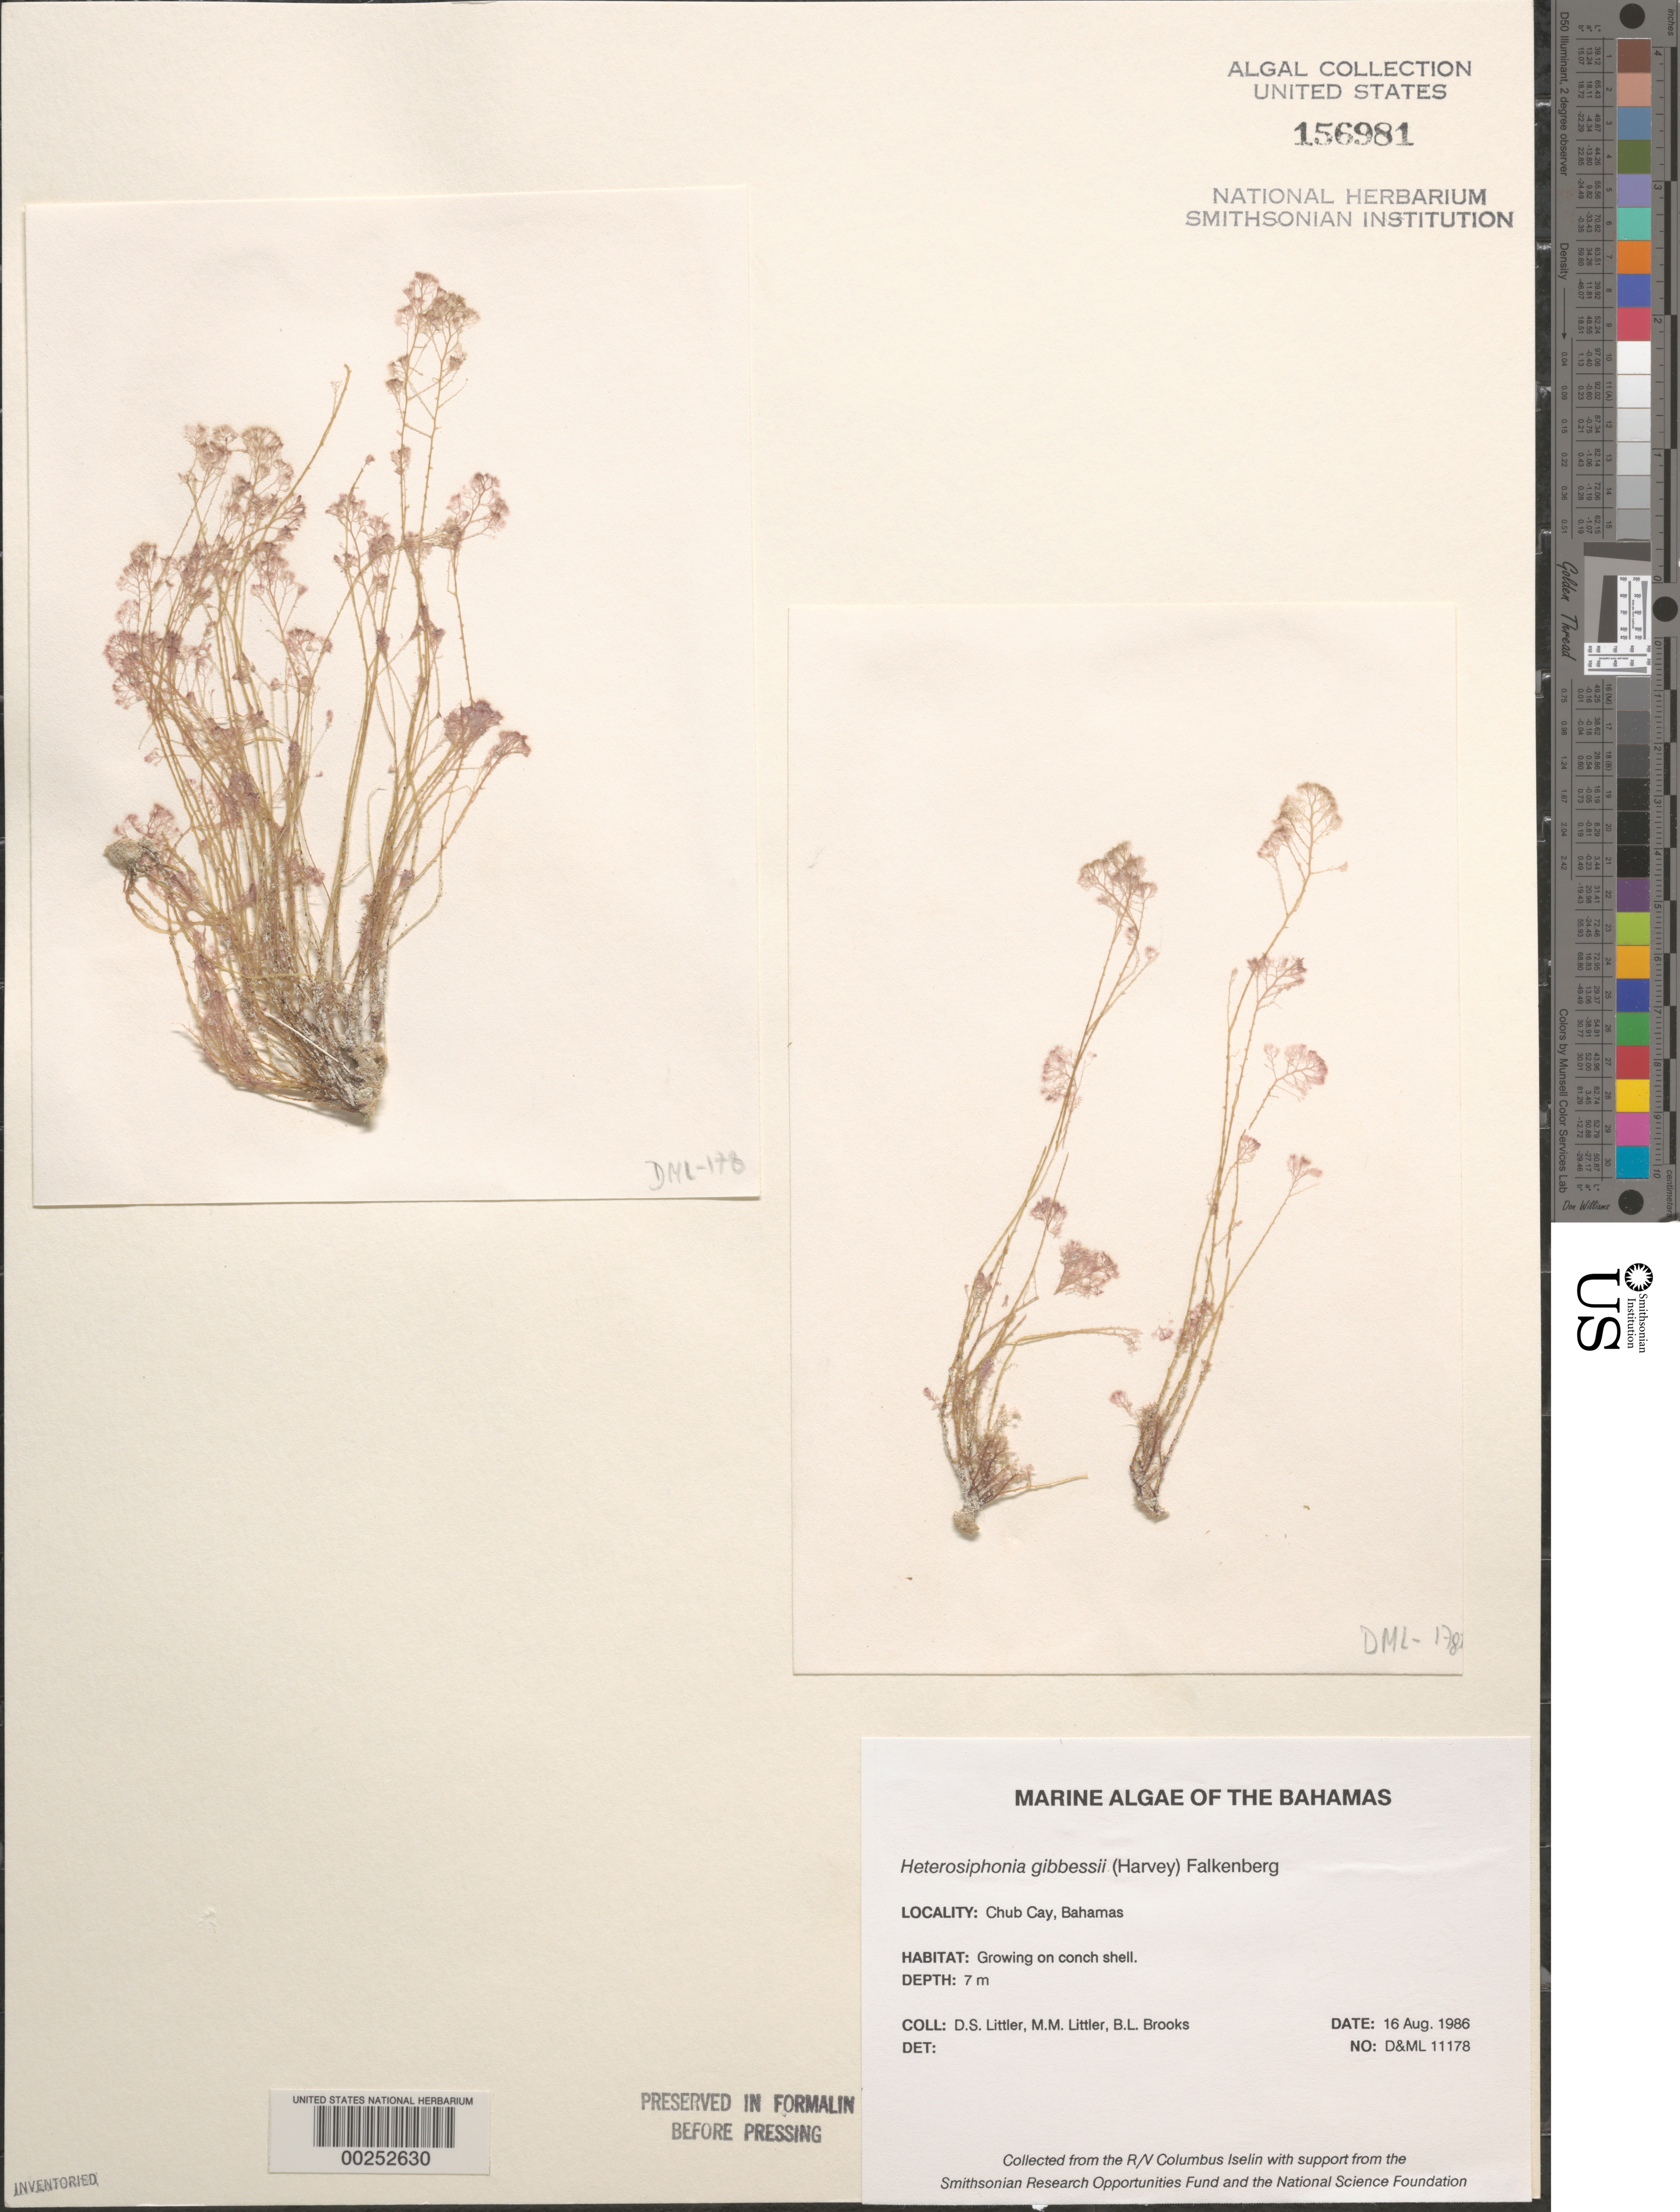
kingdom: Plantae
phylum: Rhodophyta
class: Florideophyceae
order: Ceramiales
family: Dasyaceae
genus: Heterosiphonia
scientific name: Heterosiphonia gibbesii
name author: (Harv.)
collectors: D. S. Littler, M. M. Littler & B. Brooks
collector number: D&ML 11178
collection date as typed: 16 Aug 1986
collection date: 1986-08-16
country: Bahamas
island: Chub Cay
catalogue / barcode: US 156981